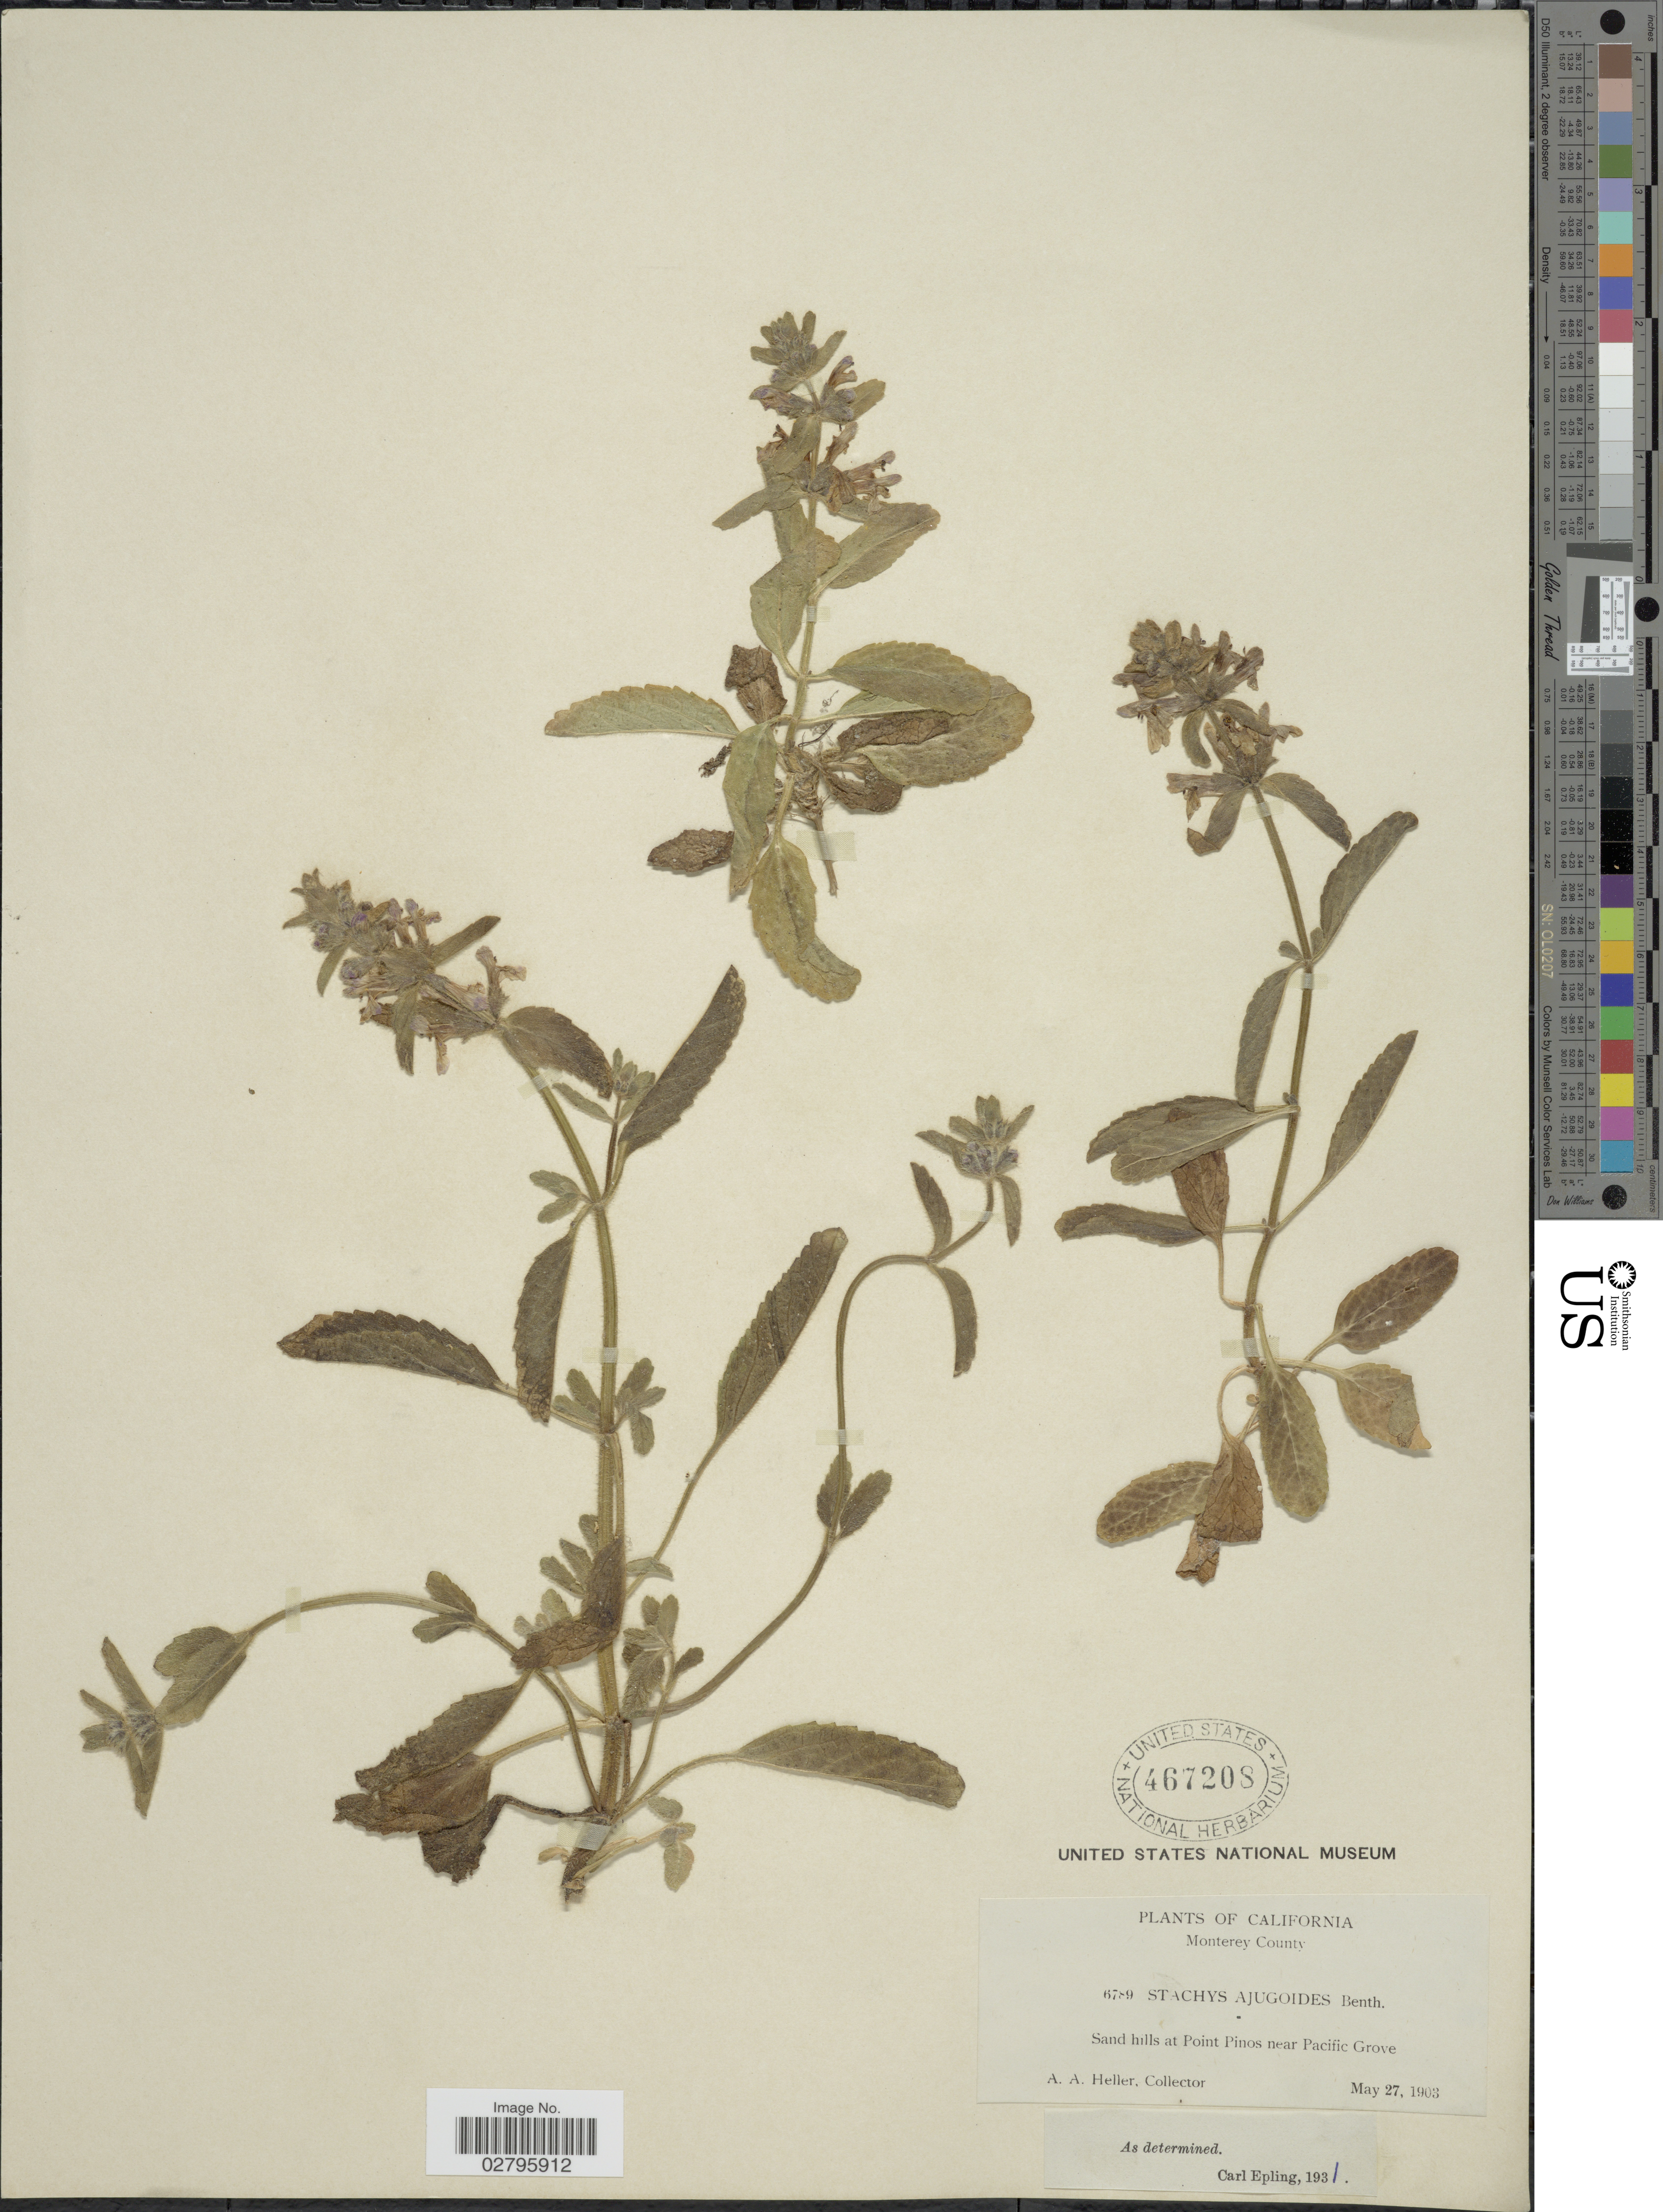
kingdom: Plantae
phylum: Tracheophyta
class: Magnoliopsida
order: Lamiales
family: Lamiaceae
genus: Stachys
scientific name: Stachys ajugoides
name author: Benth.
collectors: A. A. Heller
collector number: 6789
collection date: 1903-05-27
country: United States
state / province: California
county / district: Monterey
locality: Monterey County. Sand hills at Point Pinos near Pacific Grove.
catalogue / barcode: US 467208